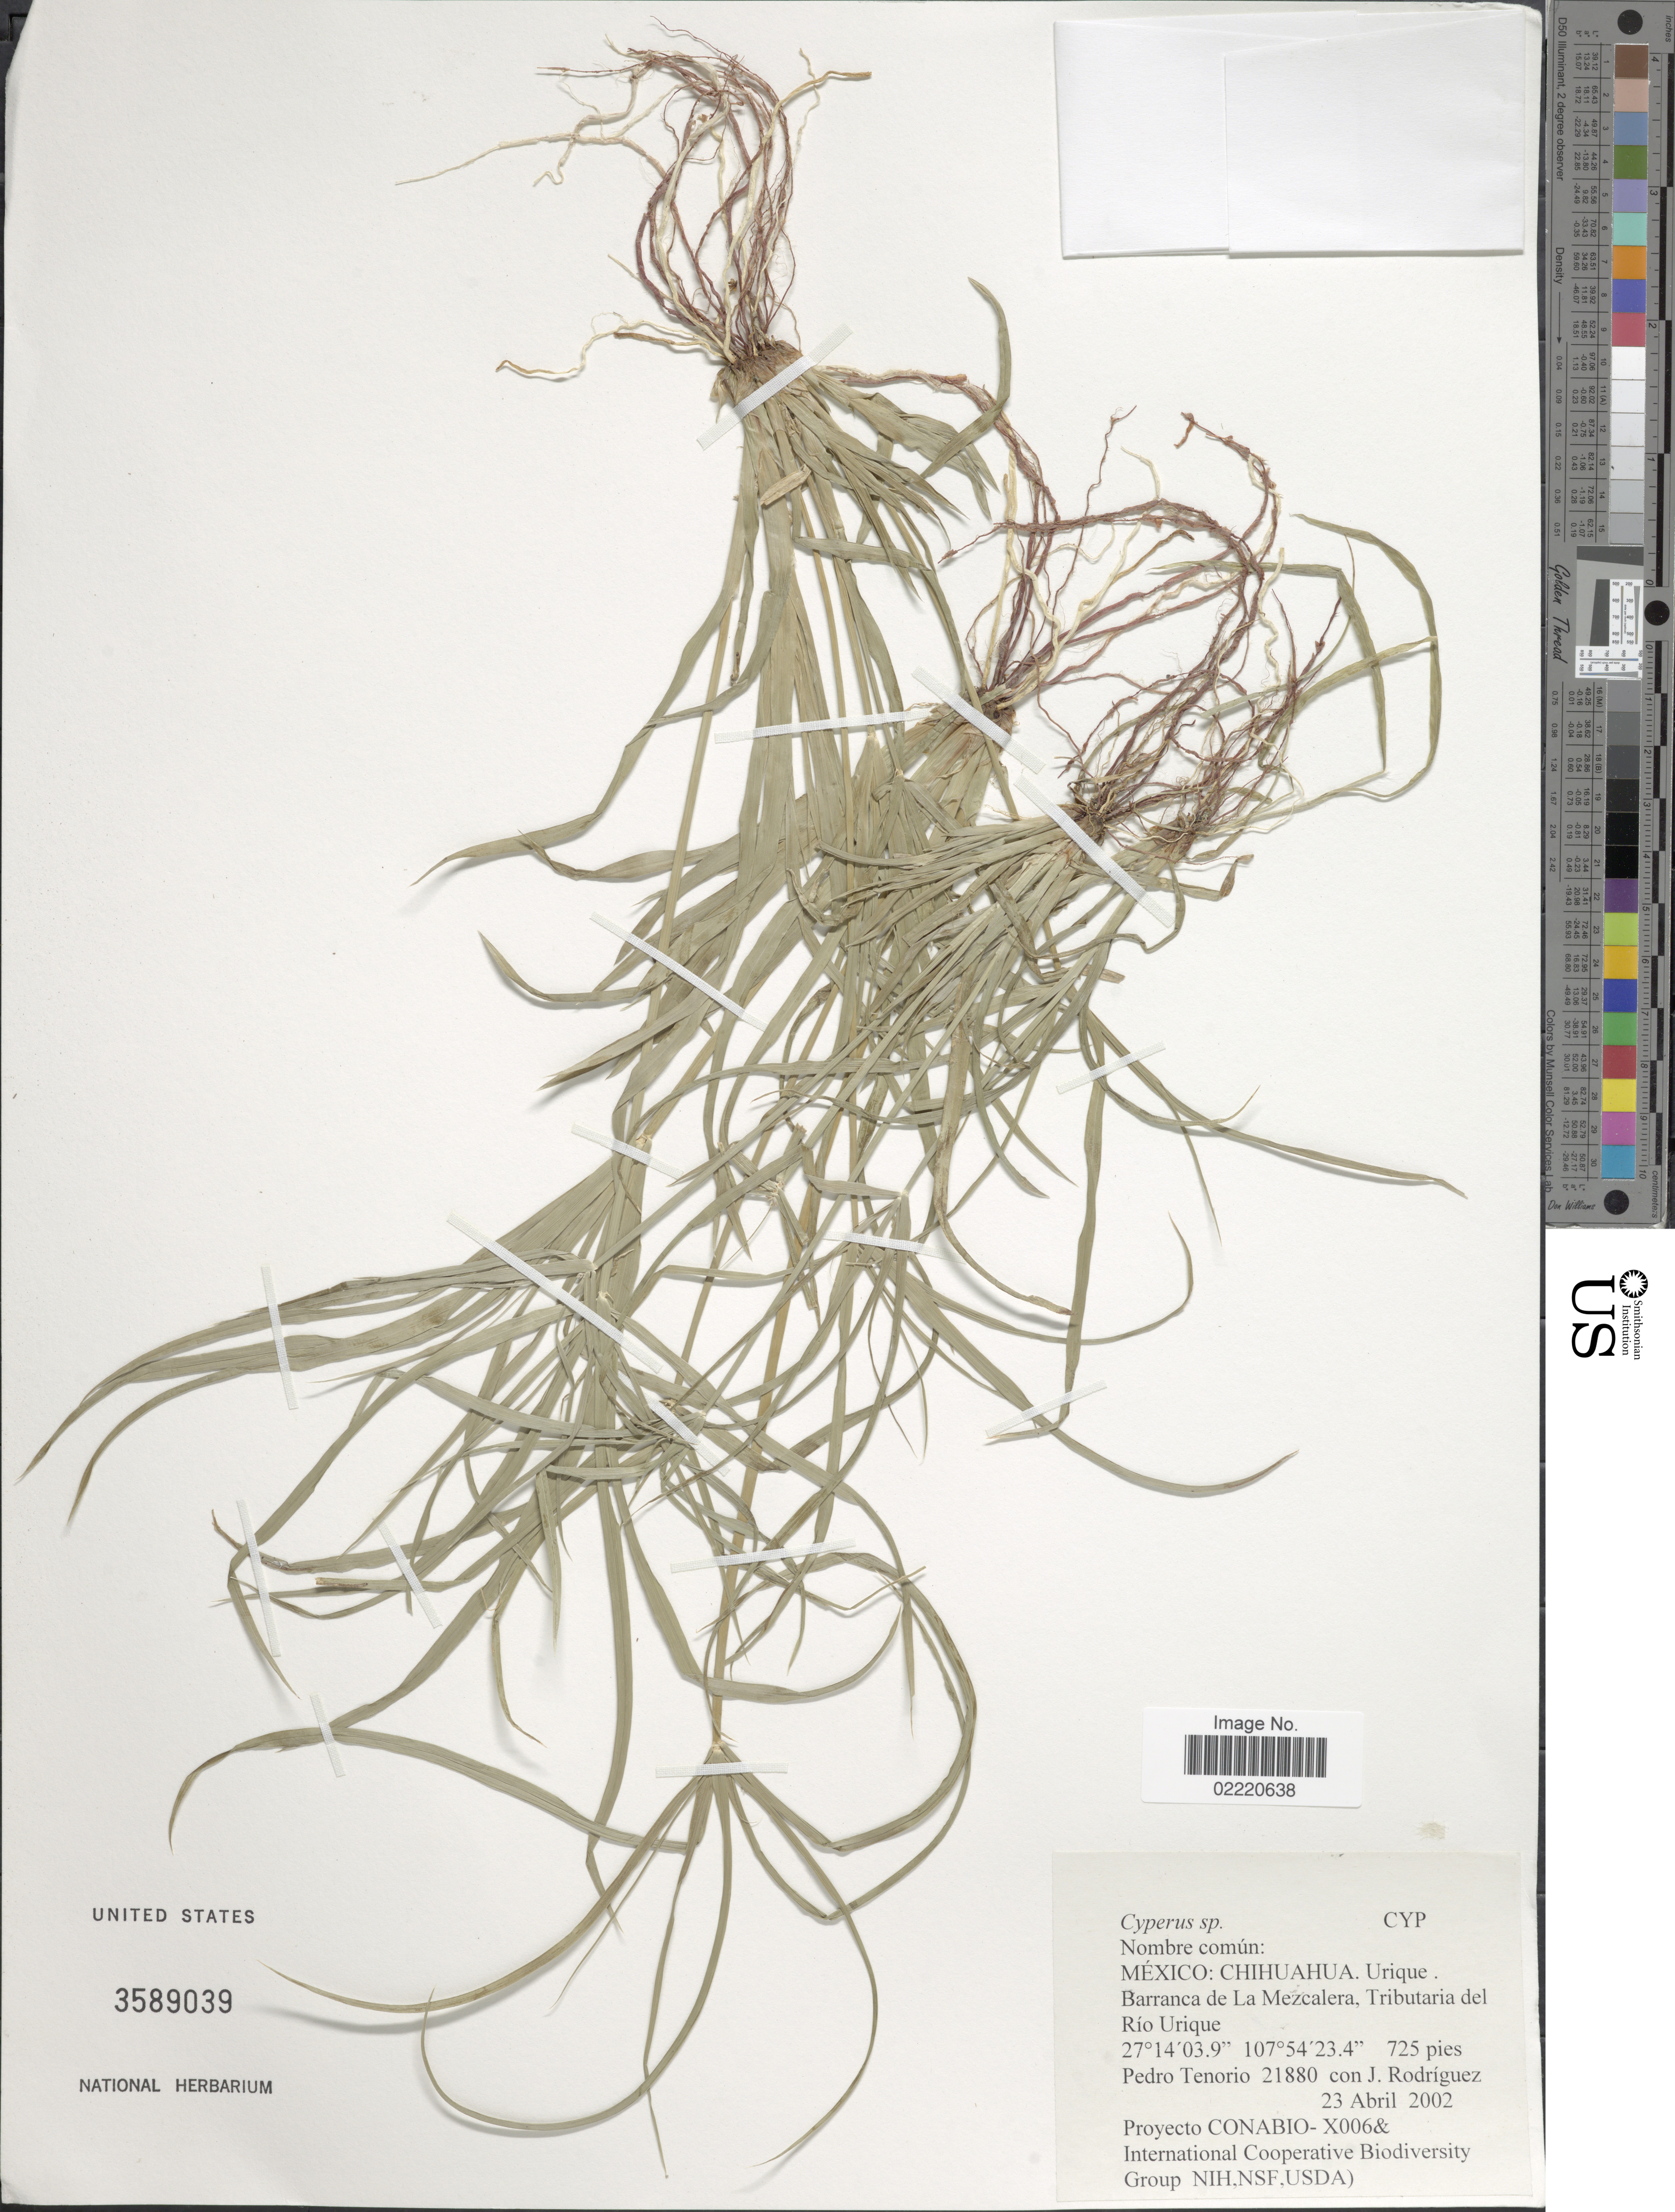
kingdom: Plantae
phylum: Tracheophyta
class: Liliopsida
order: Poales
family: Cyperaceae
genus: Cyperus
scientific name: Cyperus sp.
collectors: P. Tenorio L. & J. Rodriguez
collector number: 21880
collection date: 2002-04-23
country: Mexico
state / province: Chihuahua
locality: Mexico: Chihuahua, Urique, Barranca de la Mezcalera, Tributaria del Rio Urique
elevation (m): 221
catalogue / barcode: US 3589039